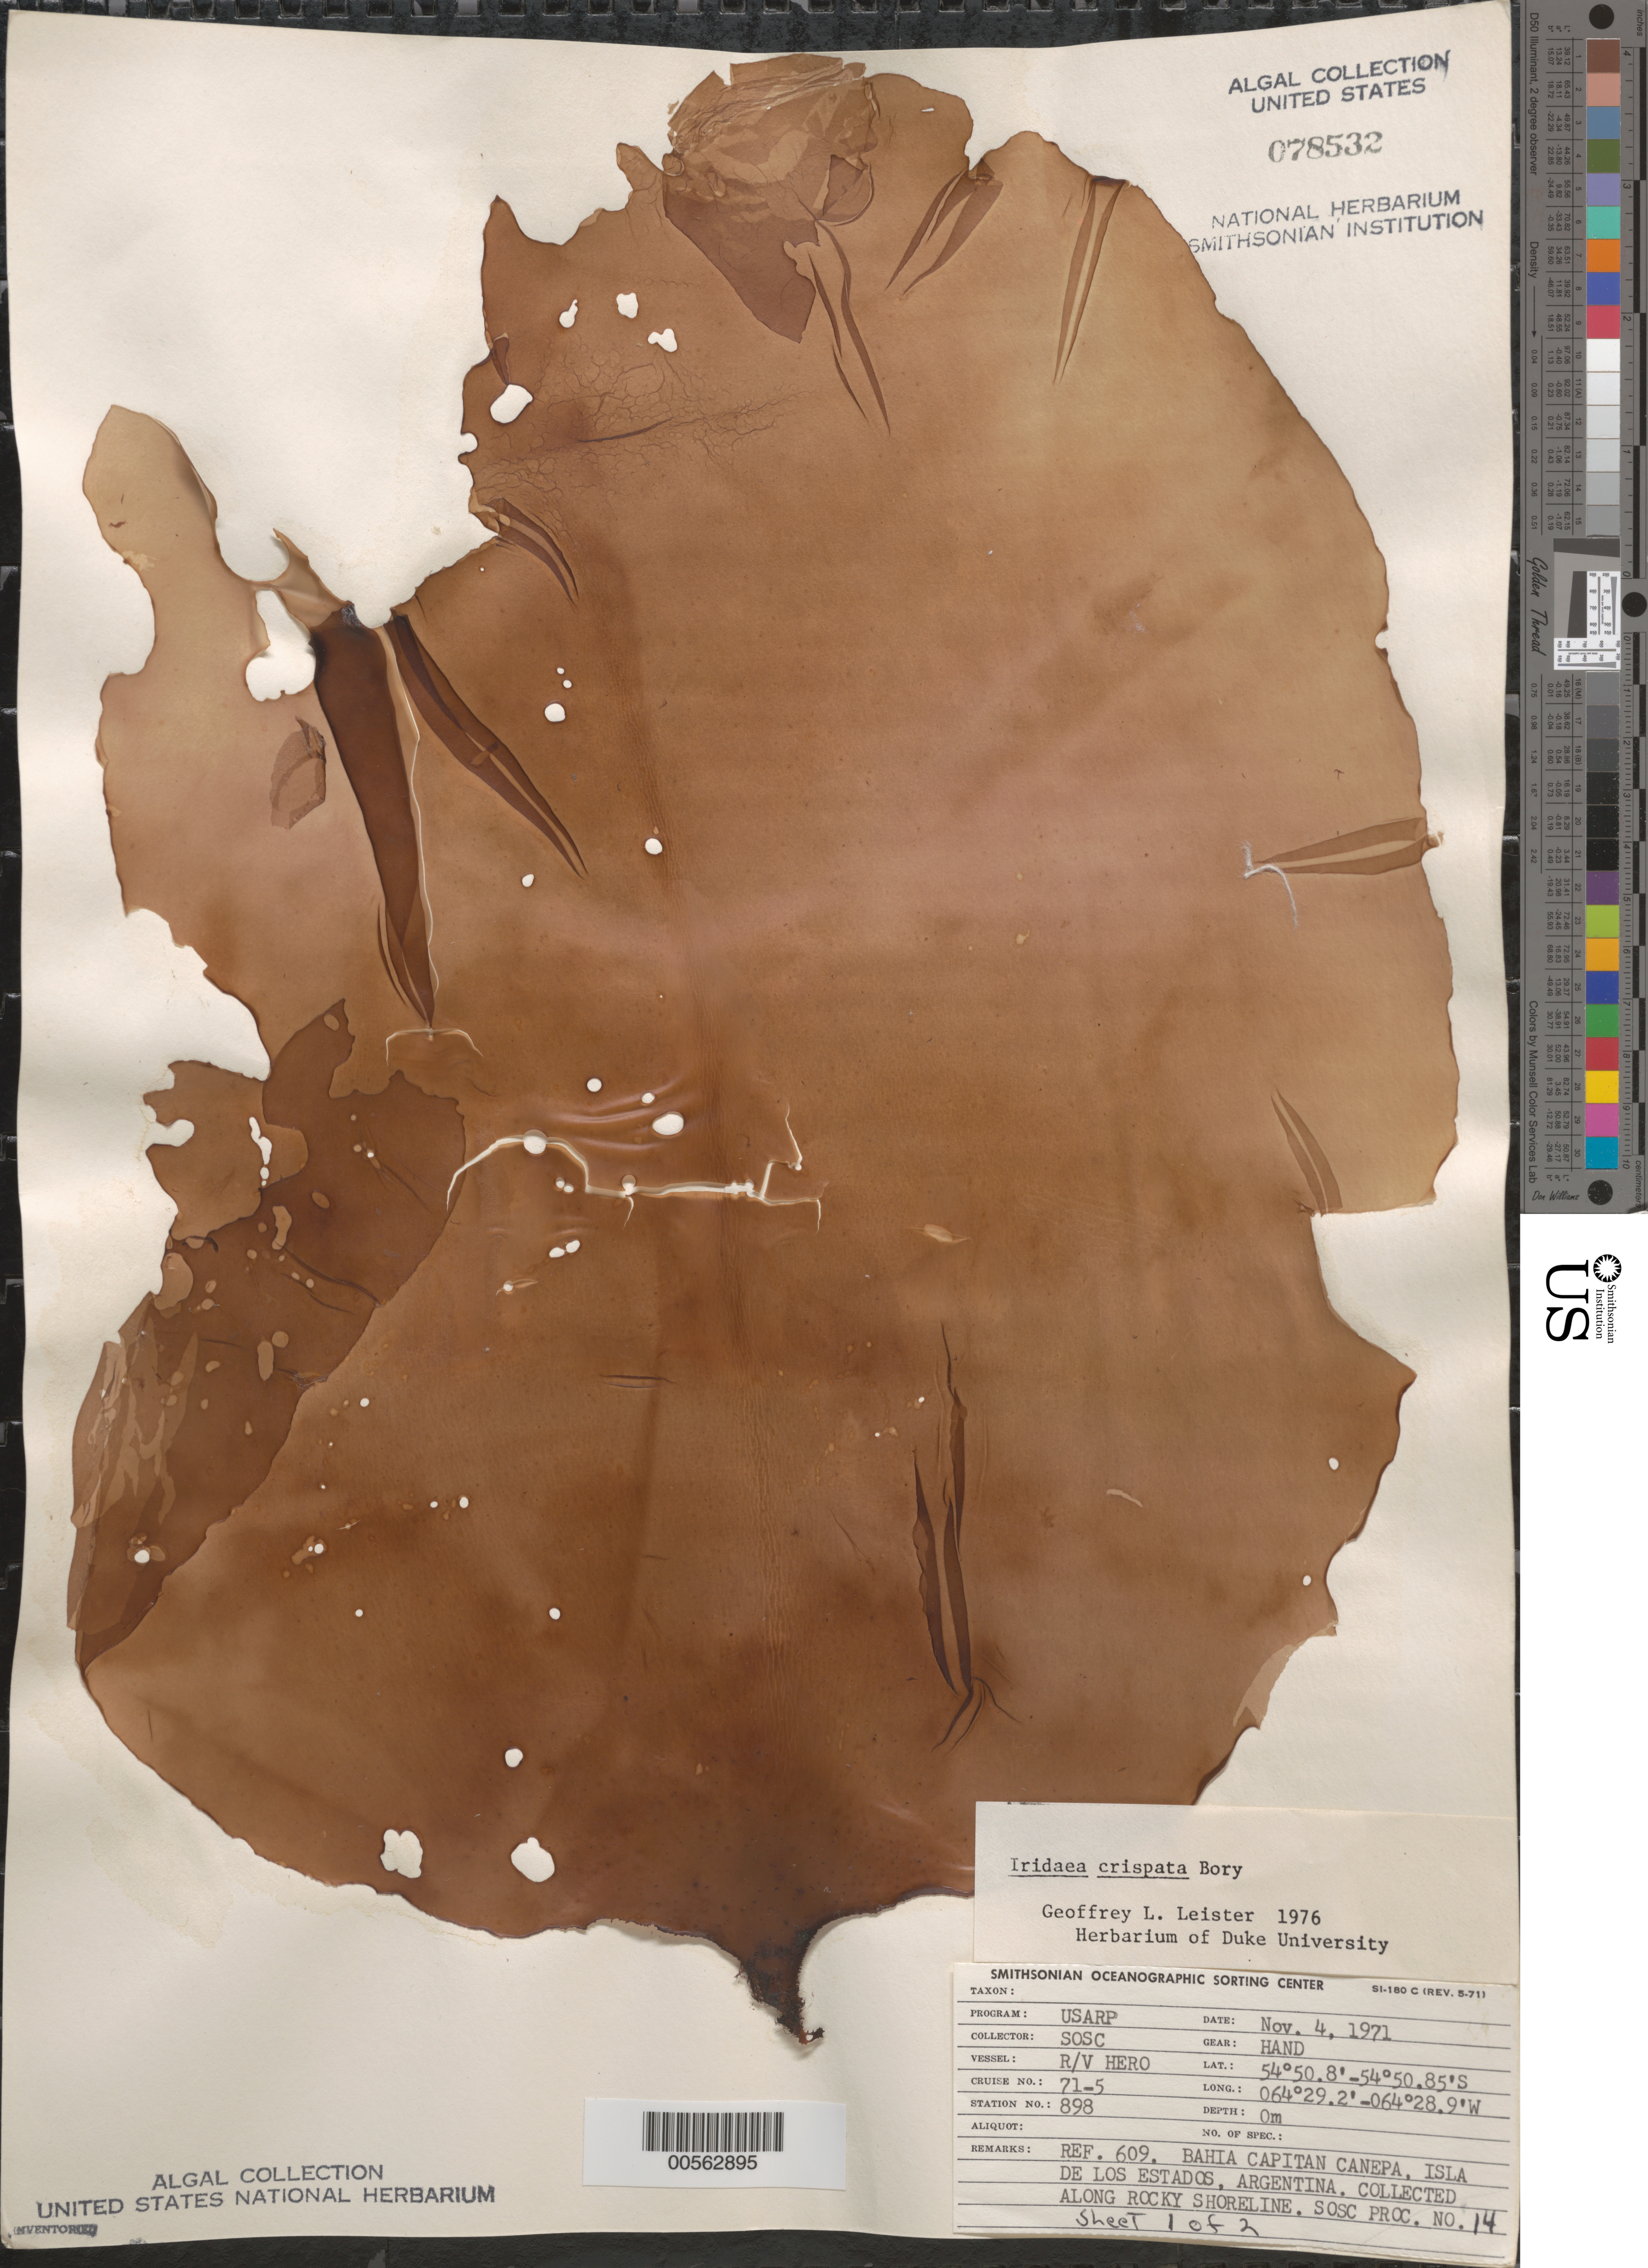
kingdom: Plantae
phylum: Rhodophyta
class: Florideophyceae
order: Gigartinales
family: Gigartinaceae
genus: Sarcothalia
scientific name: Sarcothalia crispata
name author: (Bory) Leister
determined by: Algae name updating Project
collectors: SOSC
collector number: Station 898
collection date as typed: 04 Nov 1969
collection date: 1969-11-04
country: Argentina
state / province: Tierra del Fuego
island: Isla de los Estados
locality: Bahia Capitan Canepa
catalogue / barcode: US 78532